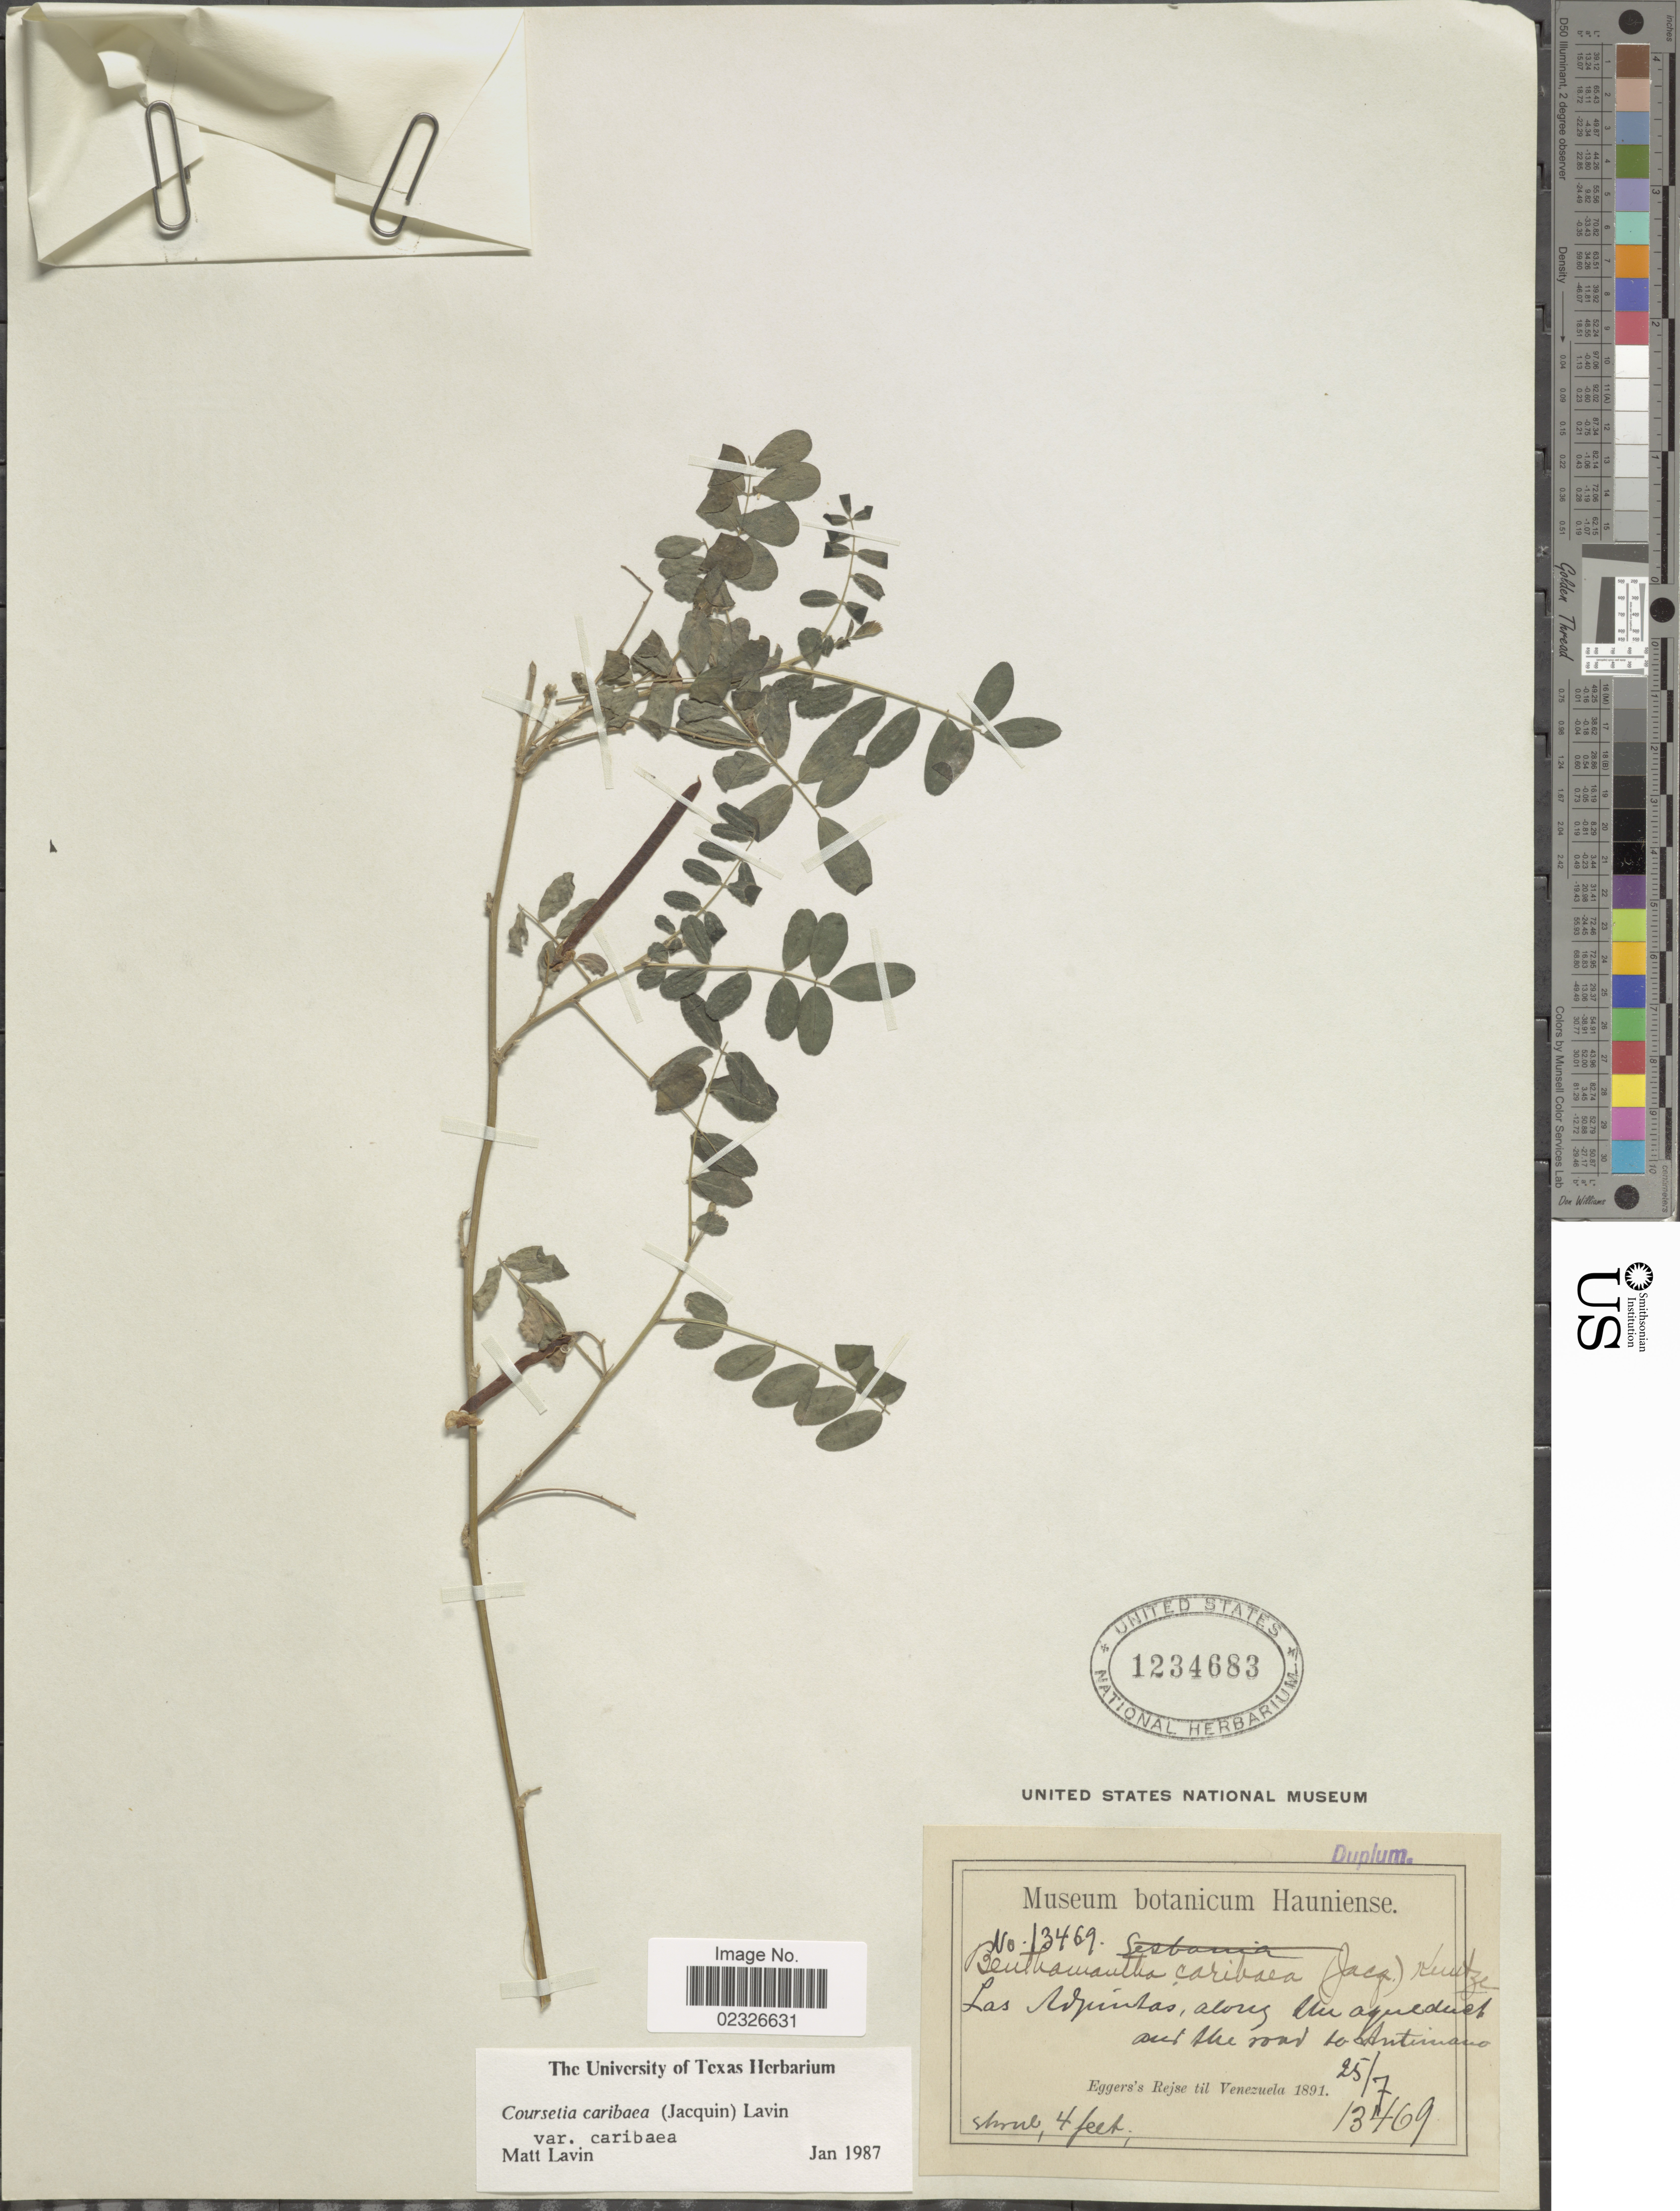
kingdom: Plantae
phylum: Tracheophyta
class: Magnoliopsida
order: Fabales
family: Fabaceae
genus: Coursetia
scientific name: Coursetia caribaea var. caribaea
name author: (Jacq.) Lavin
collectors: -. Eggers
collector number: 13469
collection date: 1891-07-25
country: Venezuela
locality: Las Adjuntas, along the aqueduct and the road to Antimano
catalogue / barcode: US 1234683